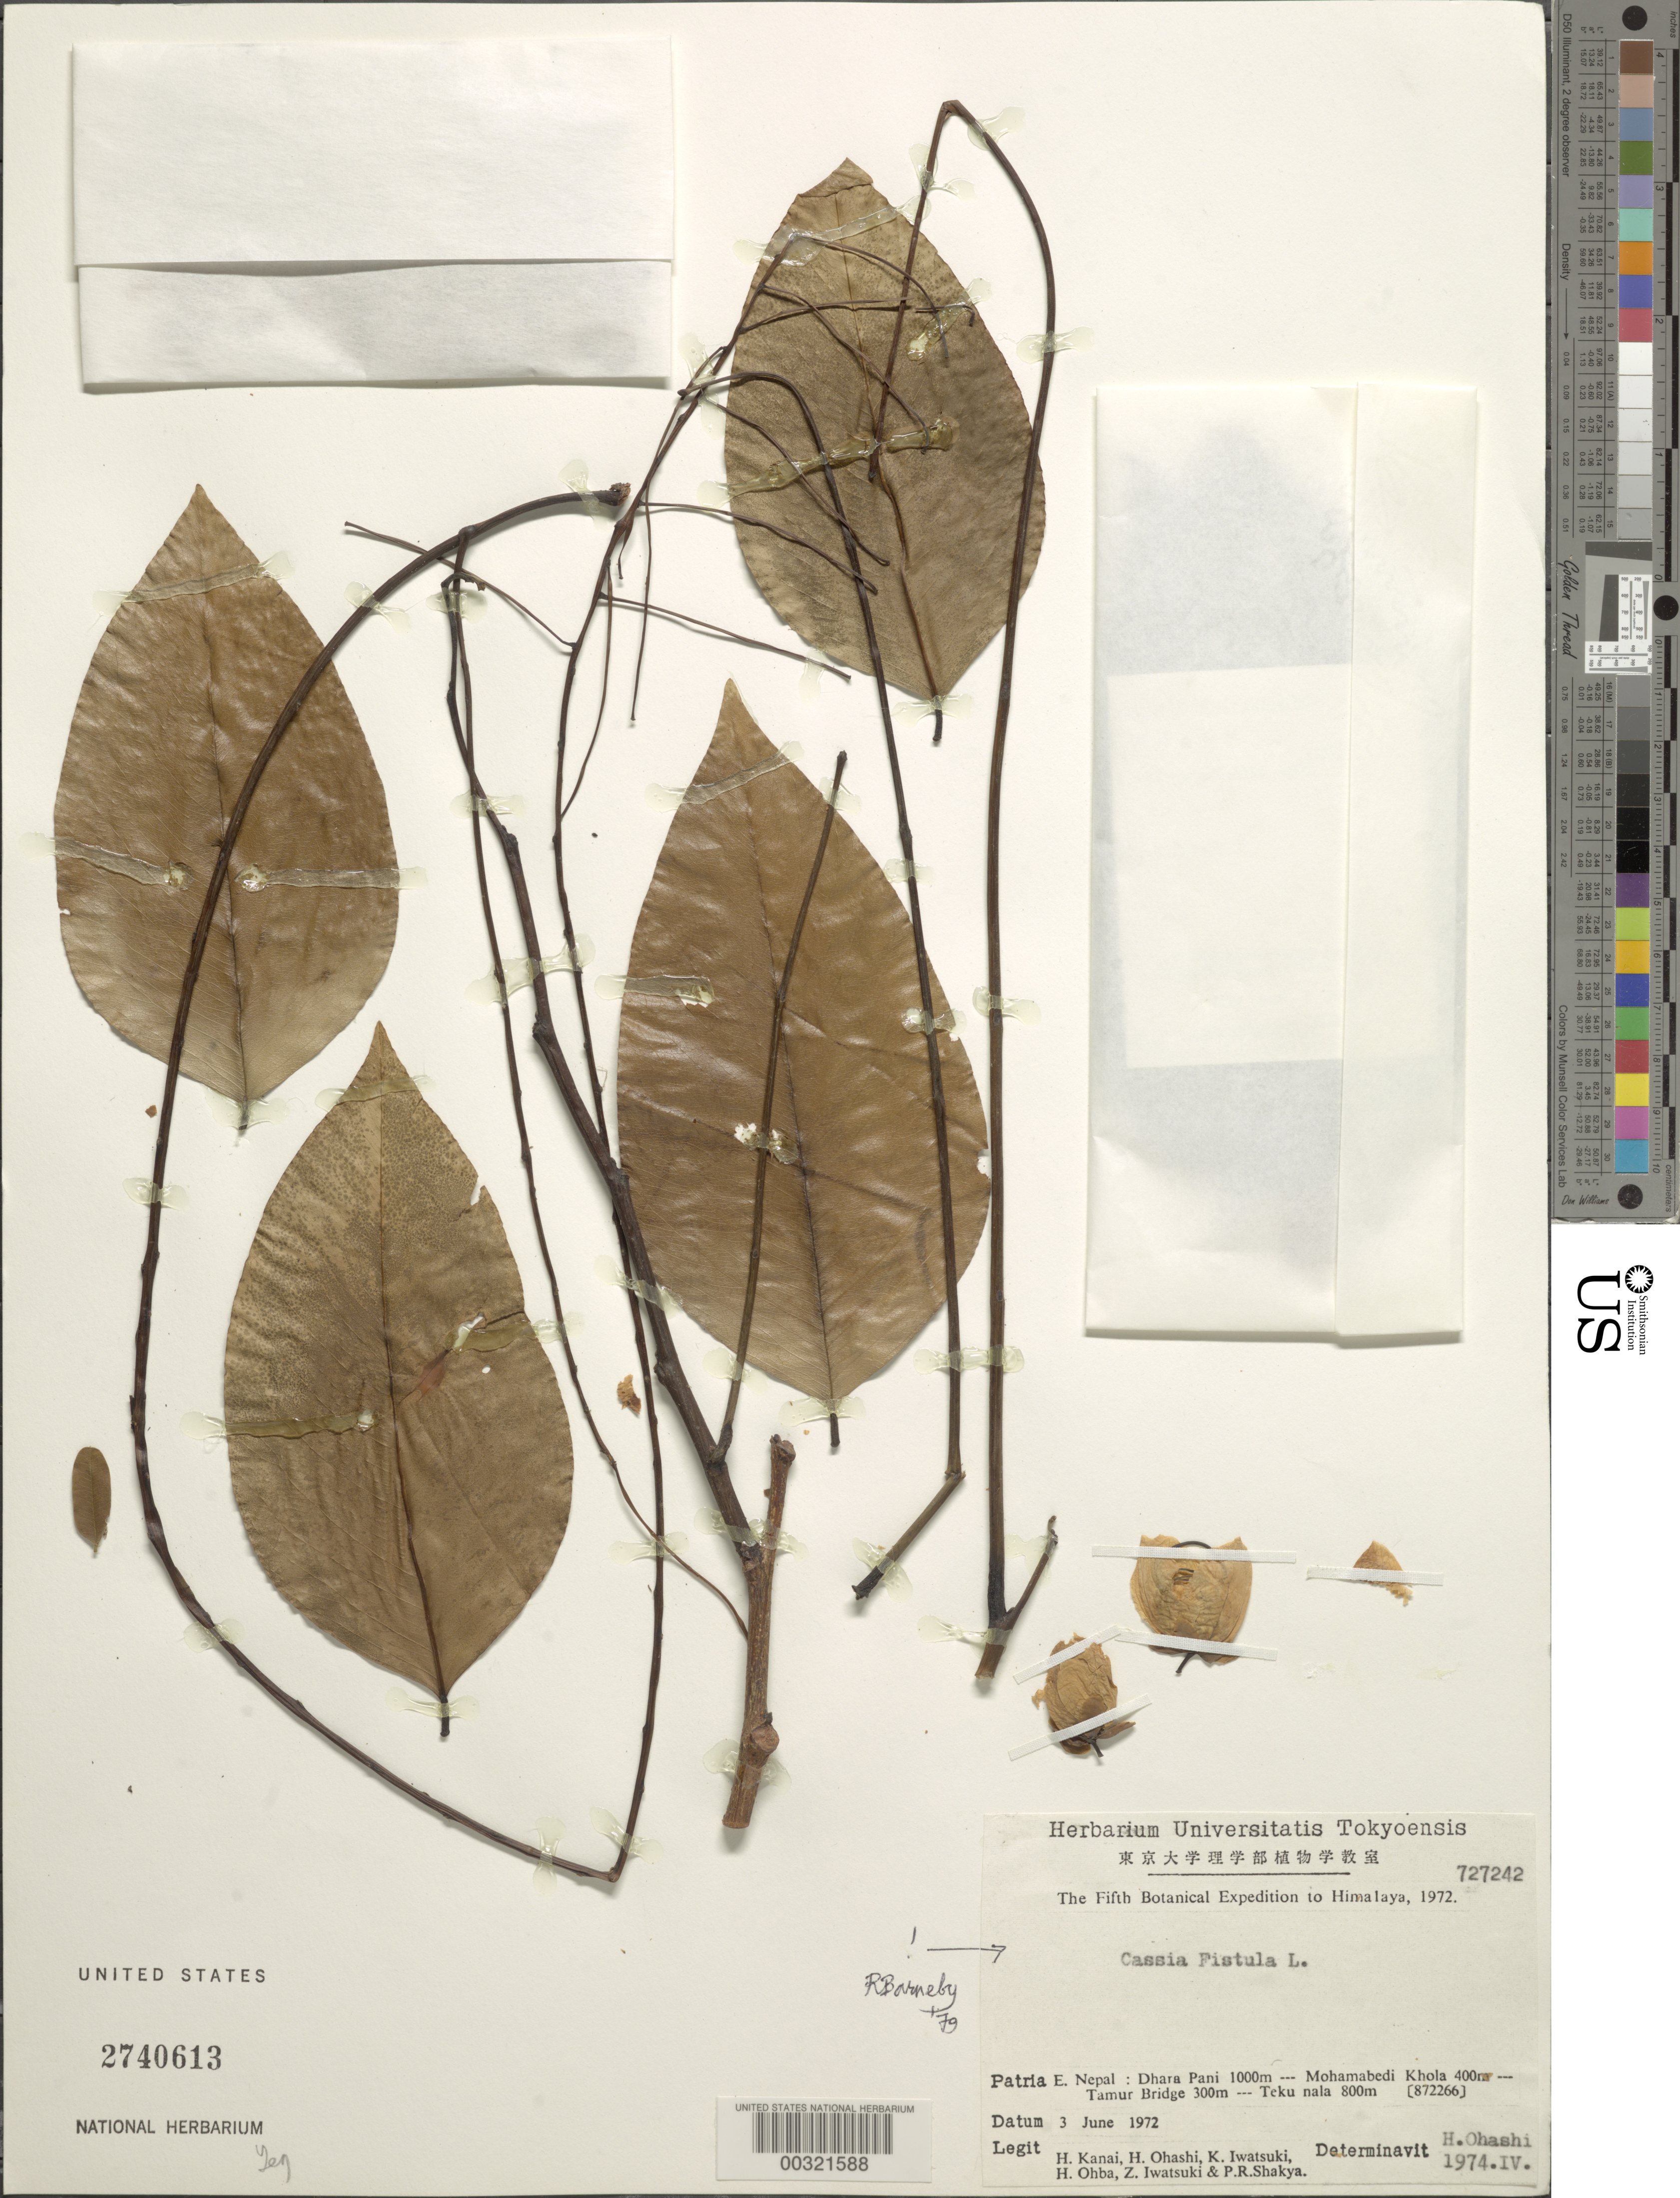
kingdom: Plantae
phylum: Tracheophyta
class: Magnoliopsida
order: Fabales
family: Fabaceae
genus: Cassia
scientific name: Cassia fistula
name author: L.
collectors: H. Kanai, H. Ohashi, K. Iwatsuki, H. Ohba, Z. Iwatsuki & P. Shakya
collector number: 727242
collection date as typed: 03 Jun 1972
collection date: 1972-06-03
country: Nepal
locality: Dhara pani; mohamabedi khola; tamur bridge; teku nala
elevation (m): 300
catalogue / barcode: US 2740613